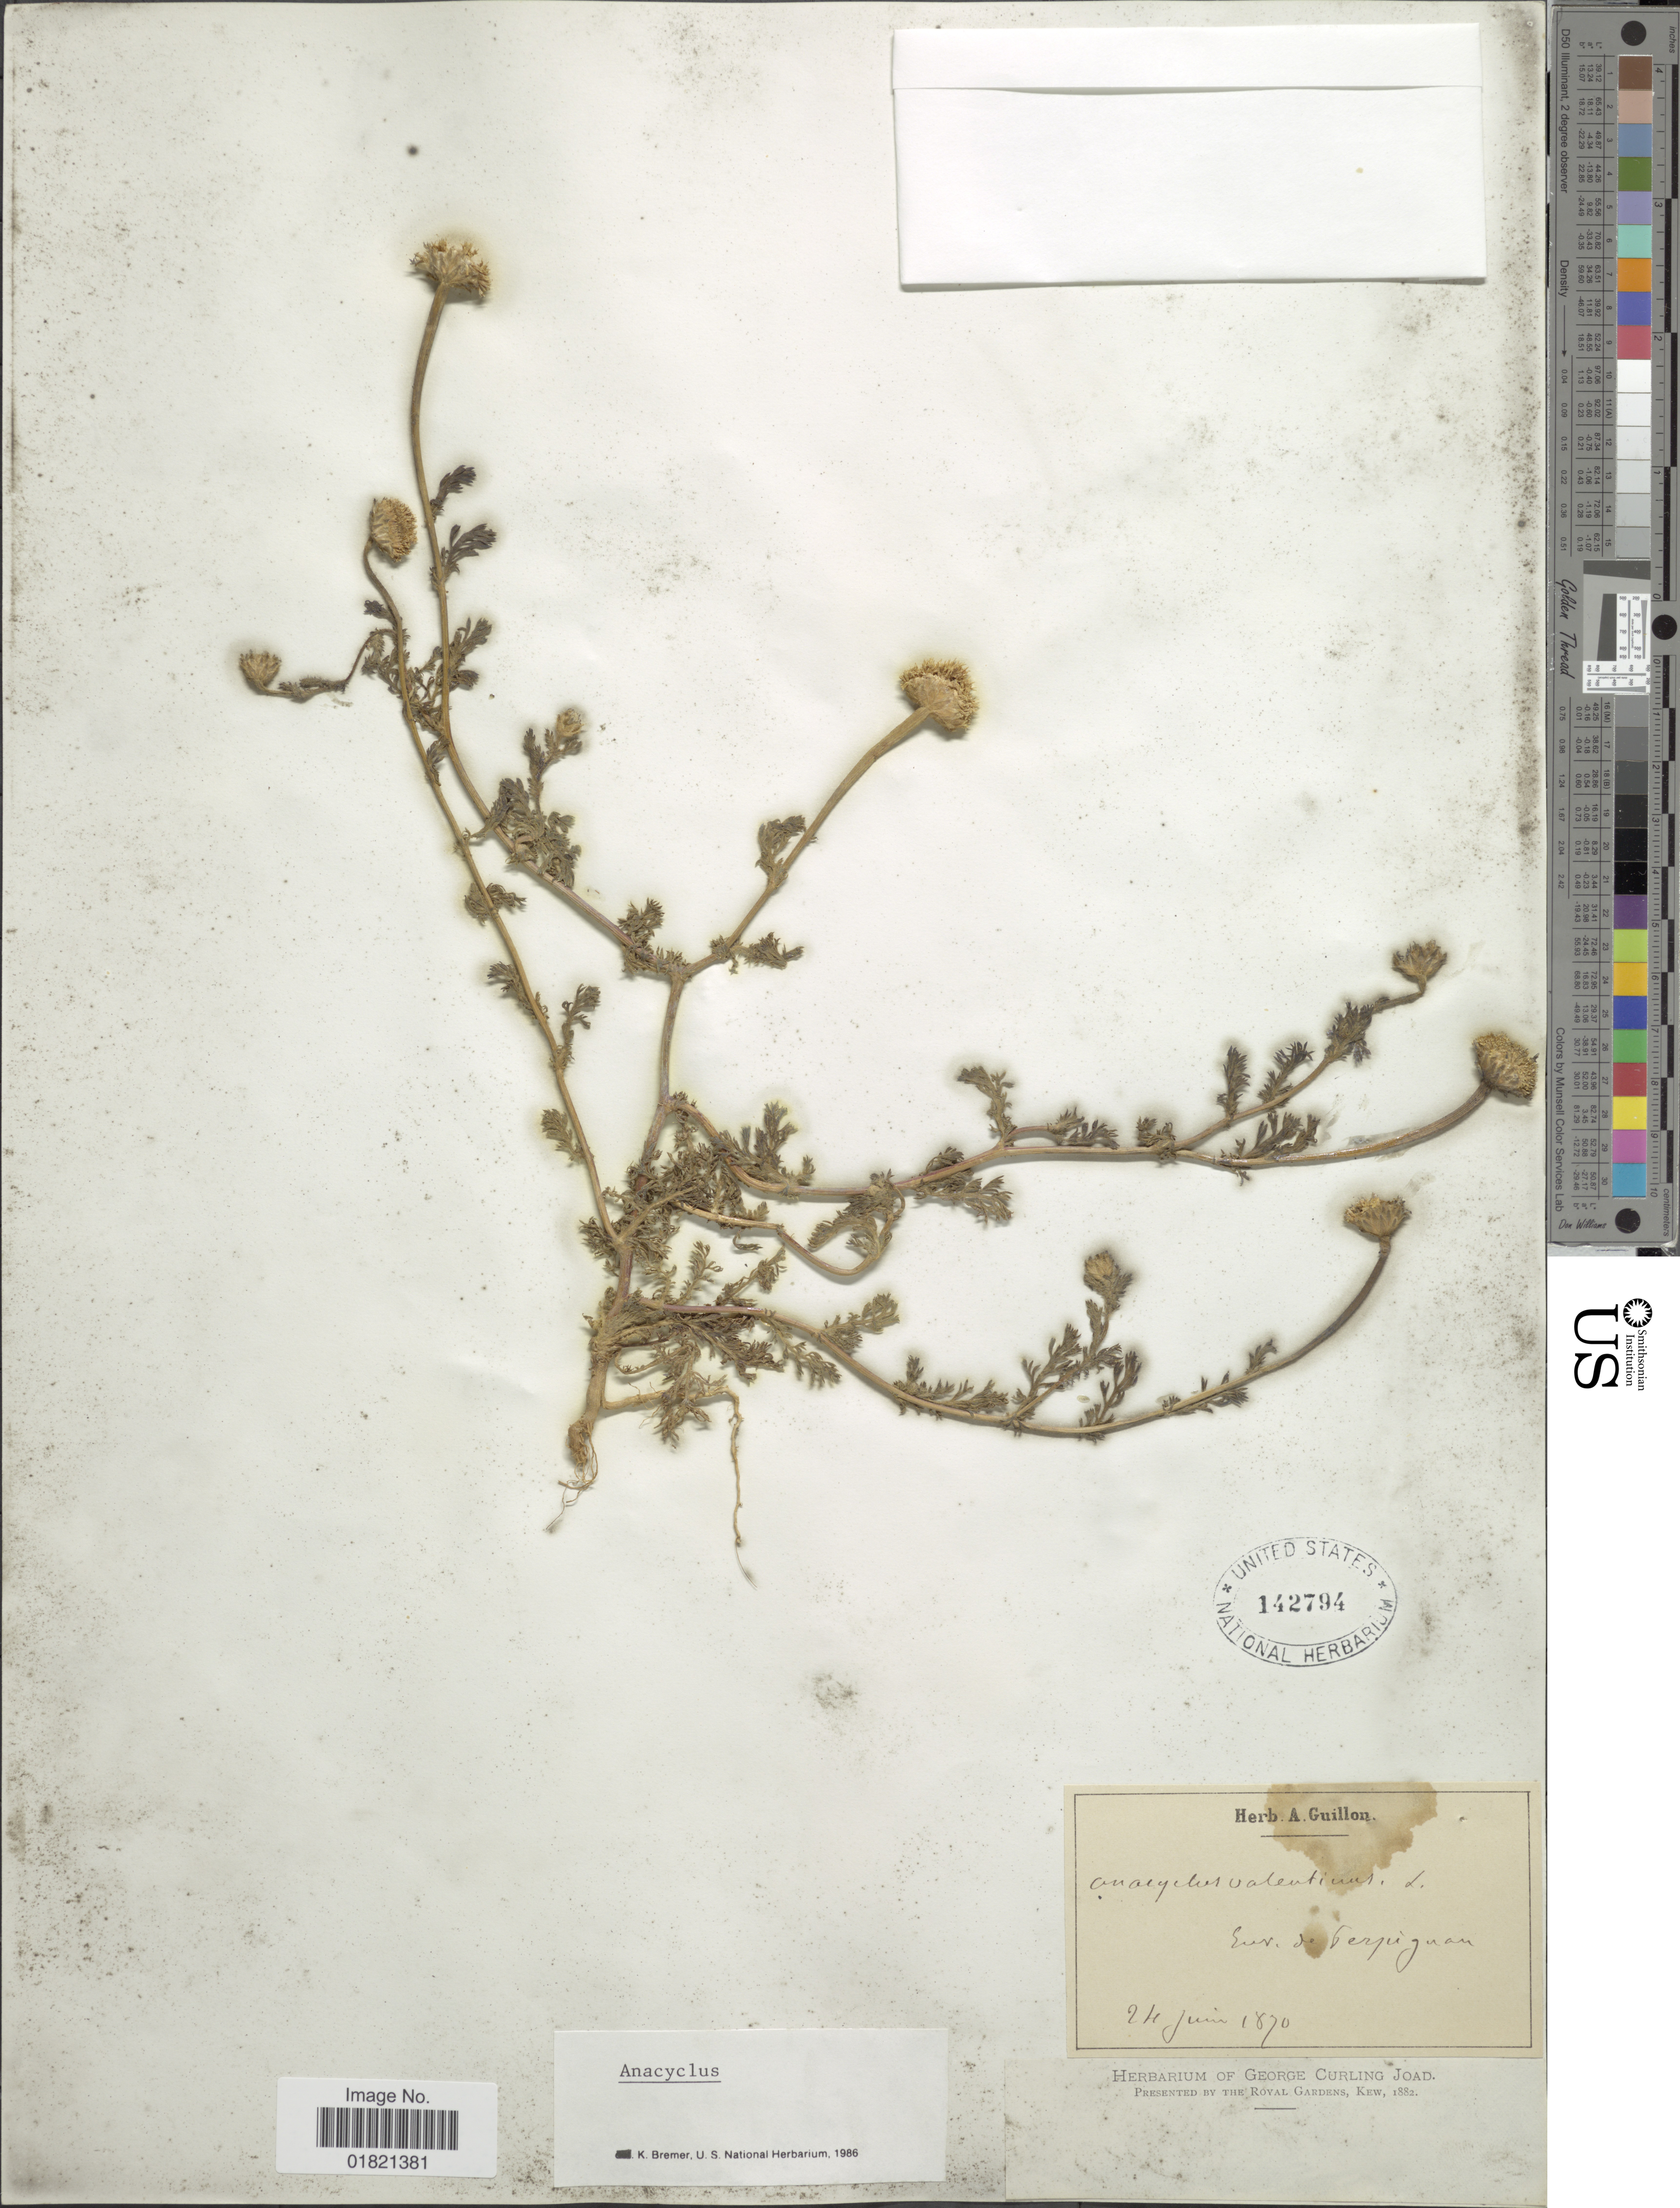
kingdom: Plantae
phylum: Tracheophyta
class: Magnoliopsida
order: Asterales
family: Asteraceae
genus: Anacyclus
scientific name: Anacyclus valentinus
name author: L.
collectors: ex herb. A. Guillon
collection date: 1870-06-24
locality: Eur. de Cerjuguan [interpreted]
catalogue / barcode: US 142794